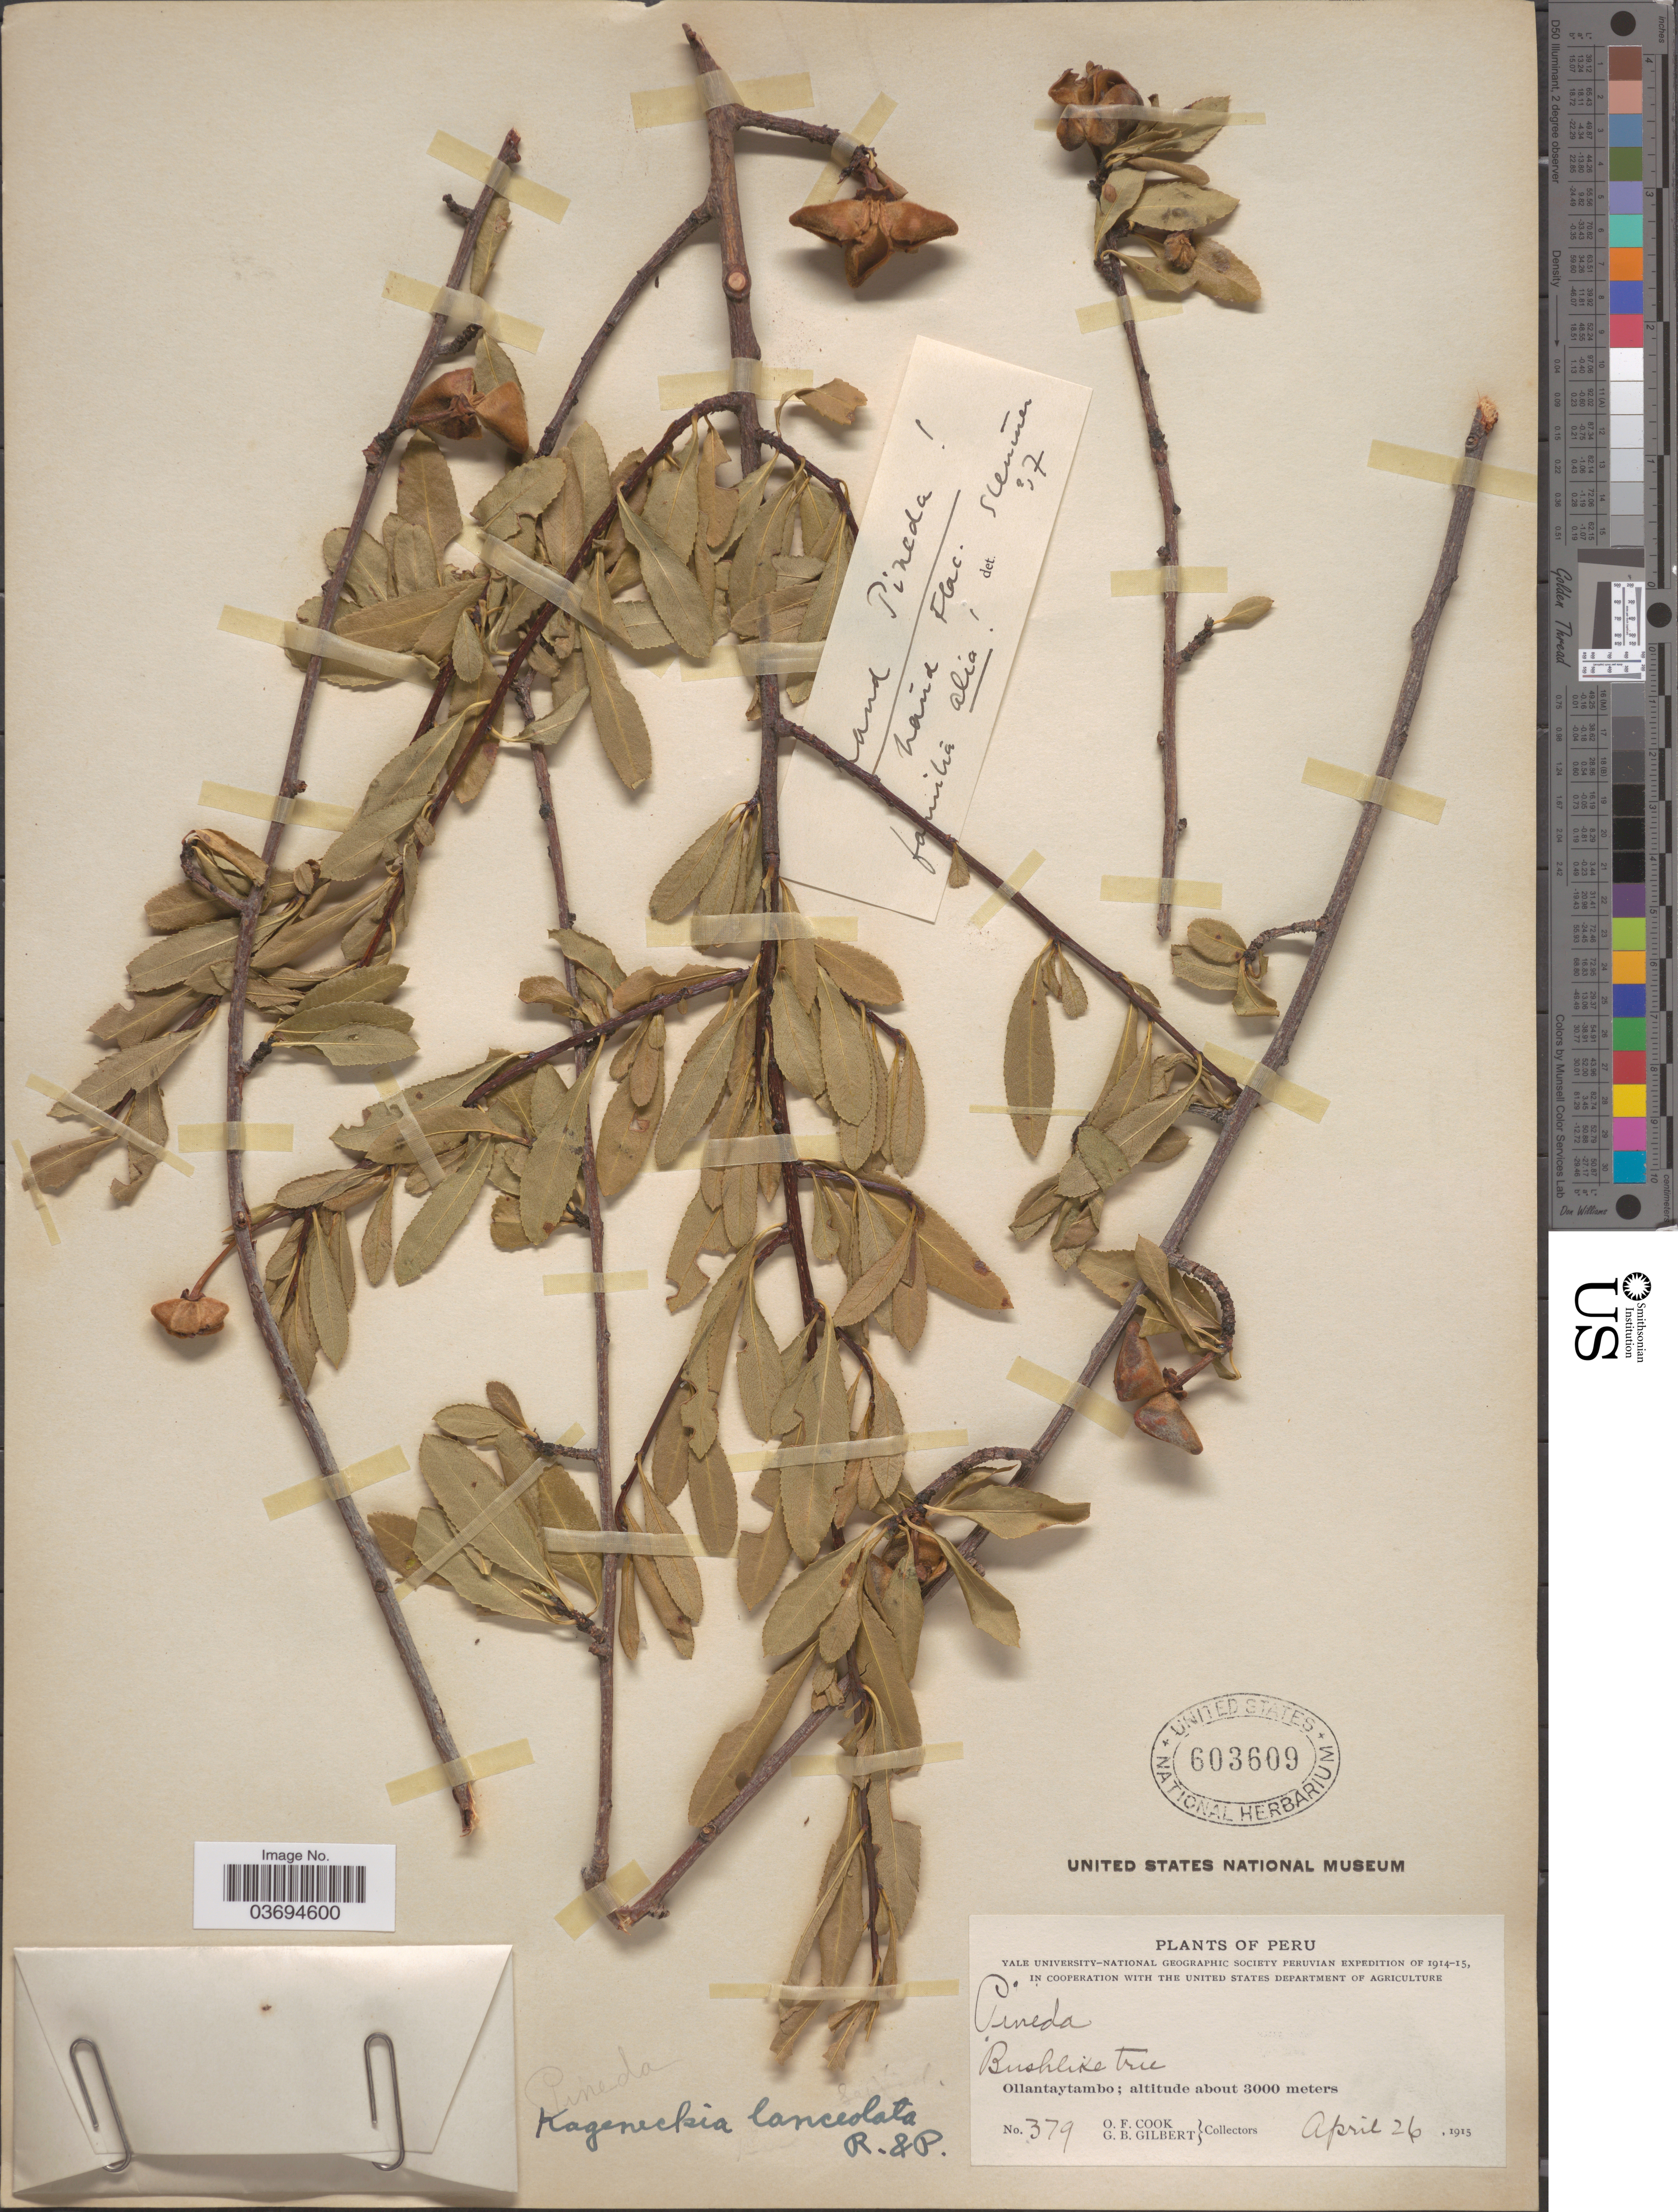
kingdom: Plantae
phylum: Tracheophyta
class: Magnoliopsida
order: Rosales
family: Rosaceae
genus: Kageneckia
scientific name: Kageneckia lanceolata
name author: Ruiz & Pav.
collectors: O. F. Cook & G. B. Gilbert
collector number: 379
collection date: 1915-04-26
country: Peru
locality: Ollantaytambo.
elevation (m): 3000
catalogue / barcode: US 603609